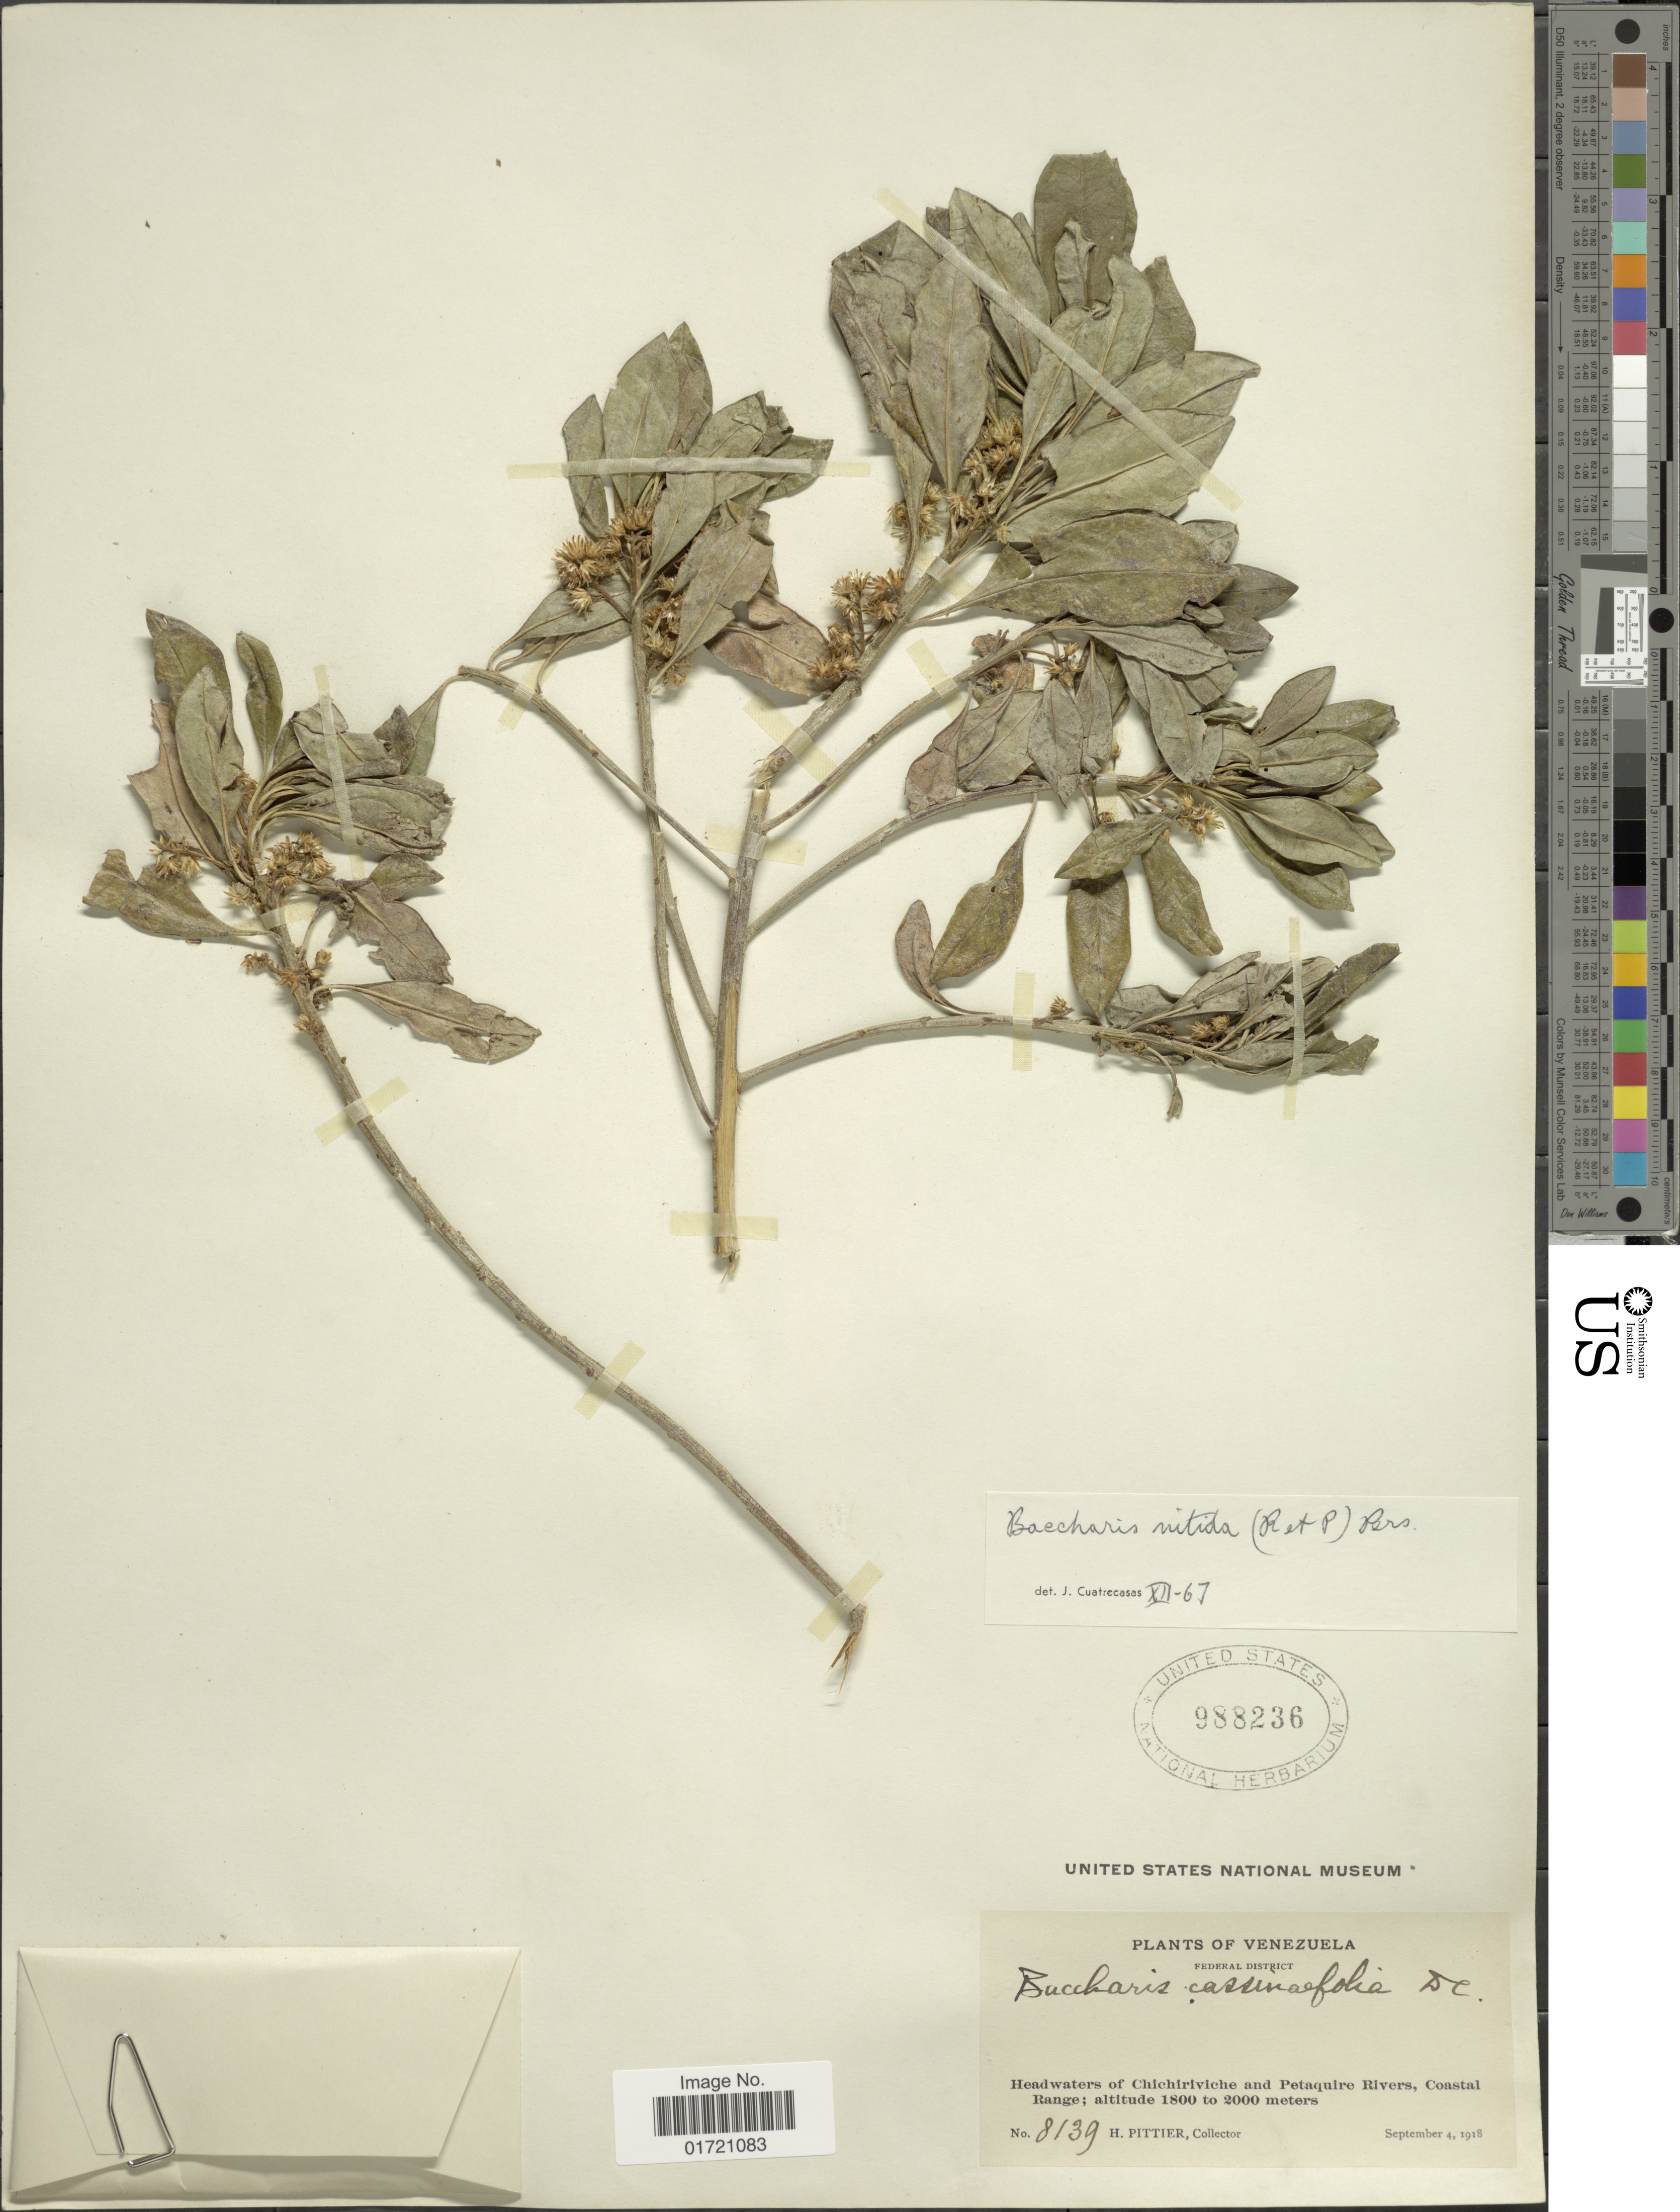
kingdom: Plantae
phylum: Tracheophyta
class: Magnoliopsida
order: Asterales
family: Asteraceae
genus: Baccharis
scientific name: Baccharis nitida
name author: (Ruiz & Pav.) Pers.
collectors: H. F. Pittier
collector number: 8139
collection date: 1918-09-04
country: Venezuela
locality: Federal District. Headwaters mof Chichiriviche and Petaquire Rivers, Coastal Range.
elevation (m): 1800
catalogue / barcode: US 988236